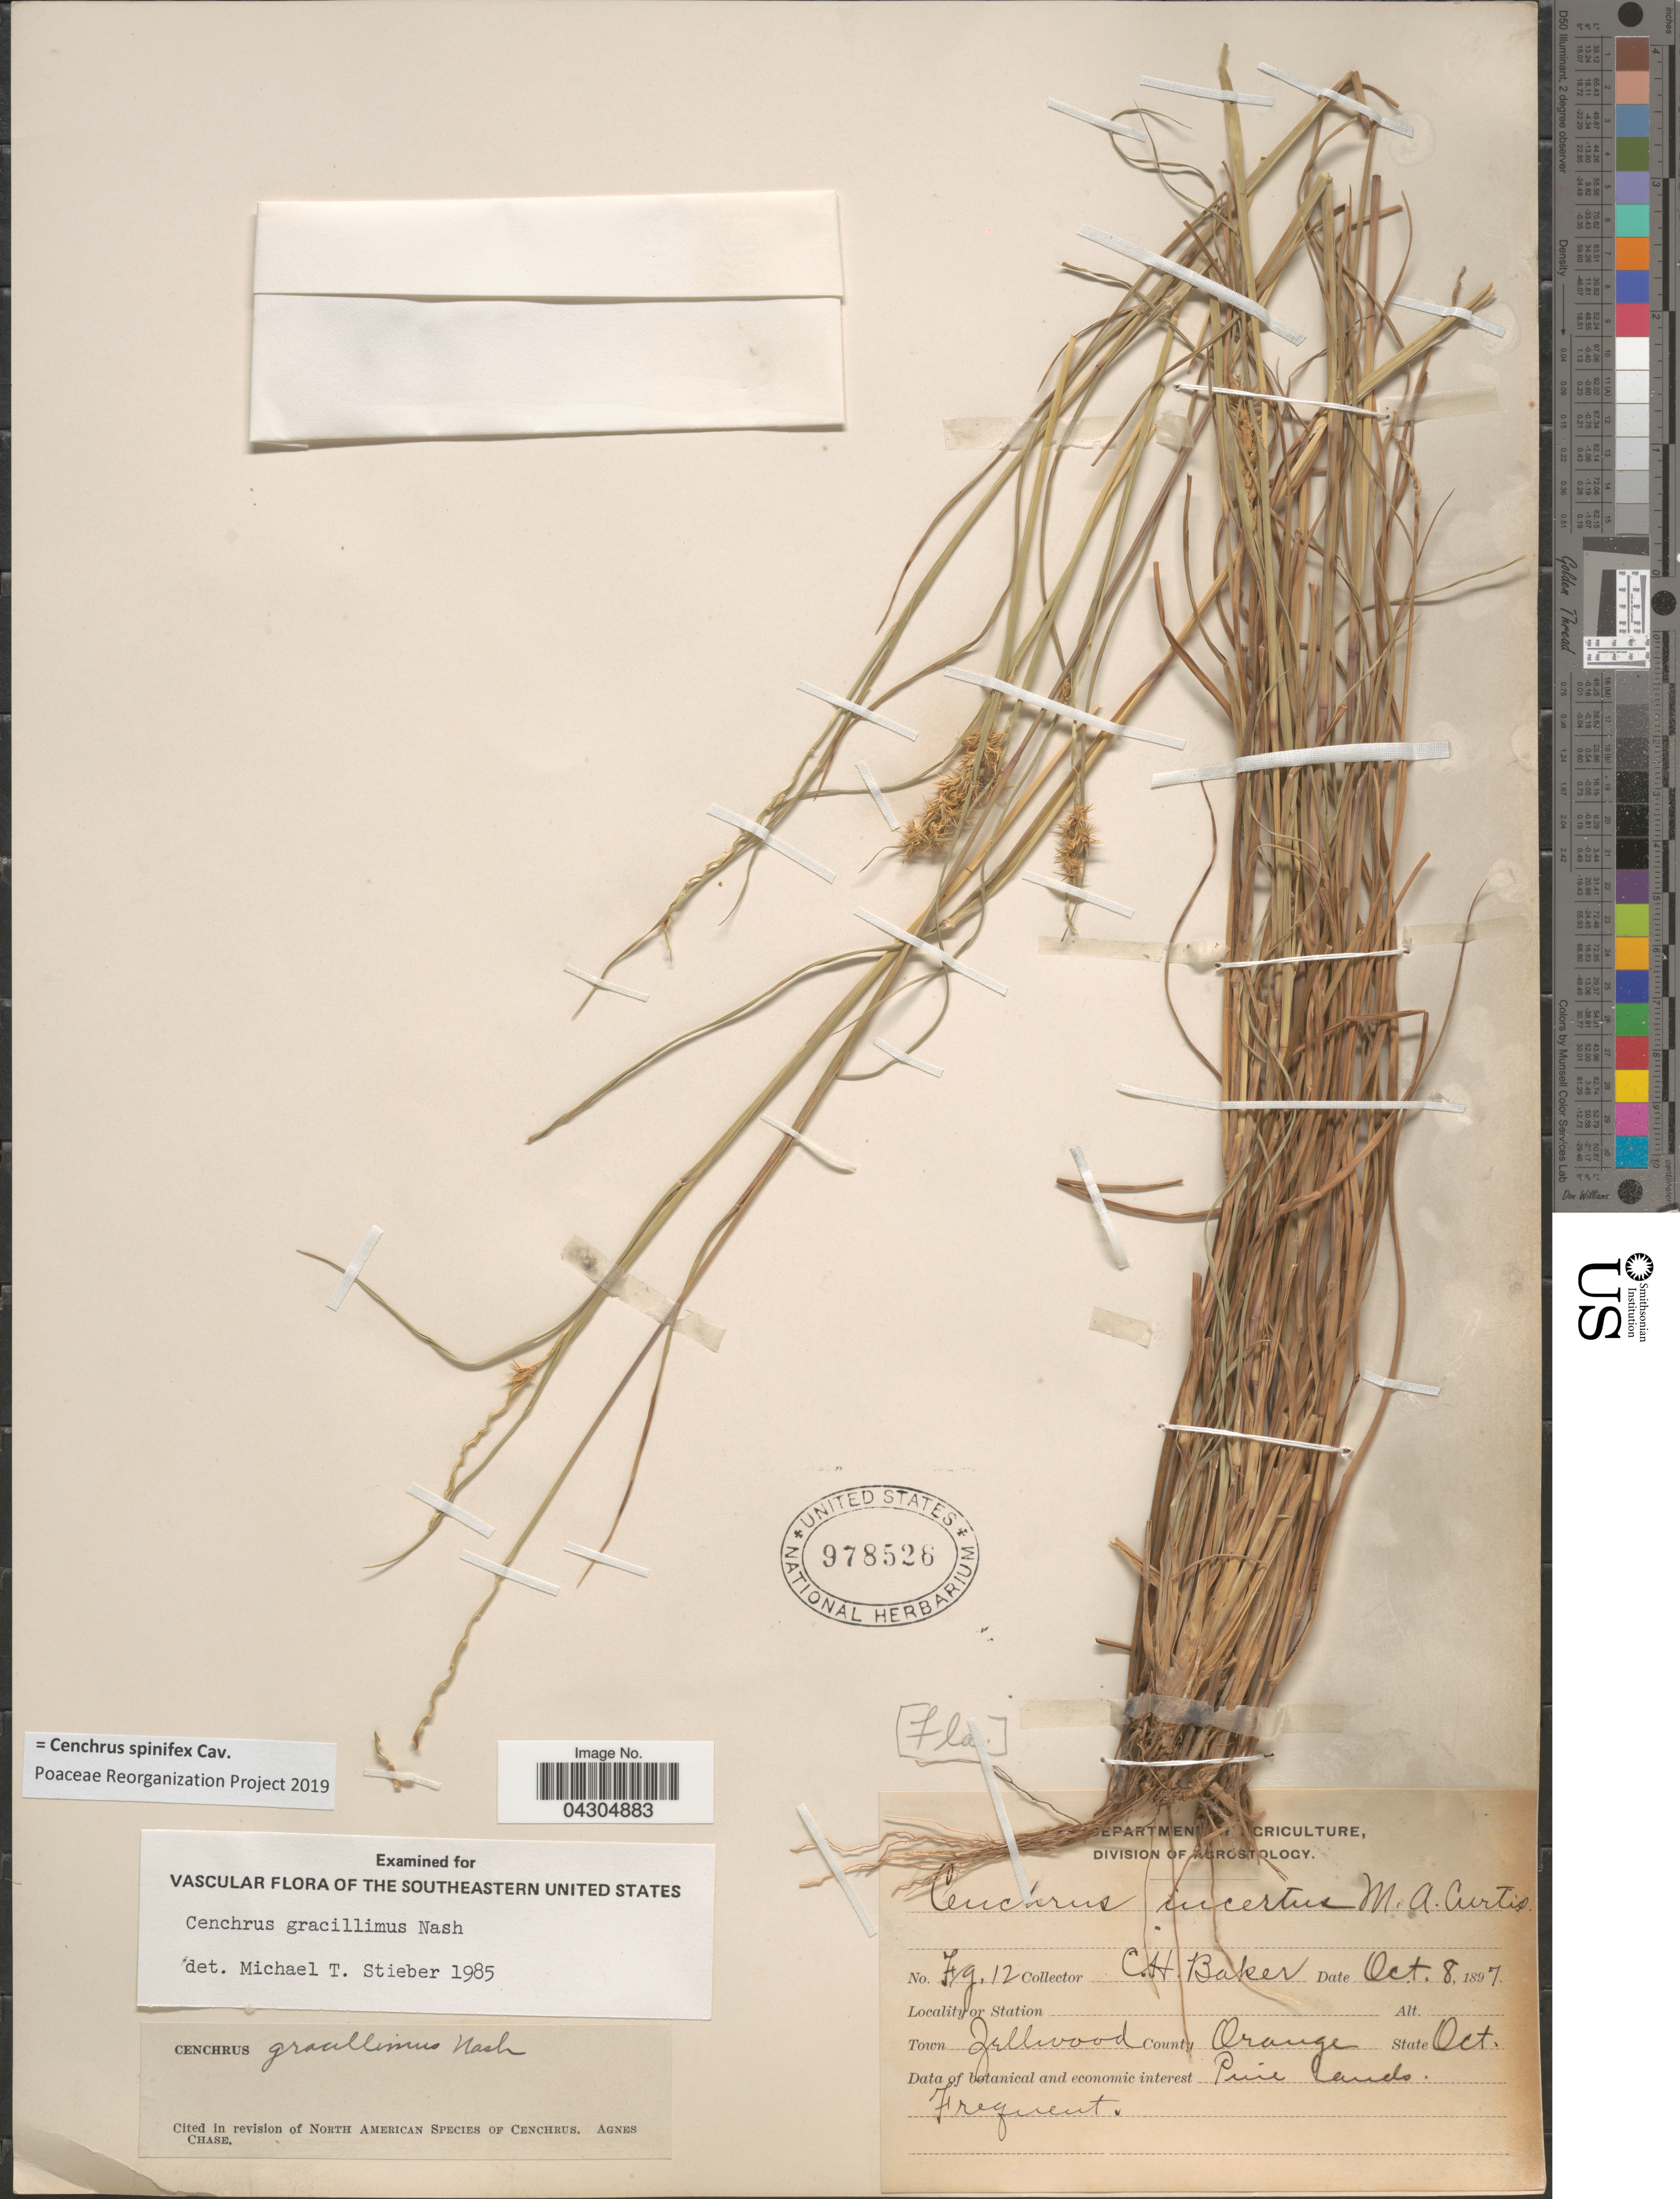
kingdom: Plantae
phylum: Tracheophyta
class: Liliopsida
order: Poales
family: Poaceae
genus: Cenchrus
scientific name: Cenchrus spinifex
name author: Cav.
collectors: C. H. Baker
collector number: Fg12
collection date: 1897-10-08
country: United States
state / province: Florida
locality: Town Zellwood. County Orange. State Oct.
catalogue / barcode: US 978526